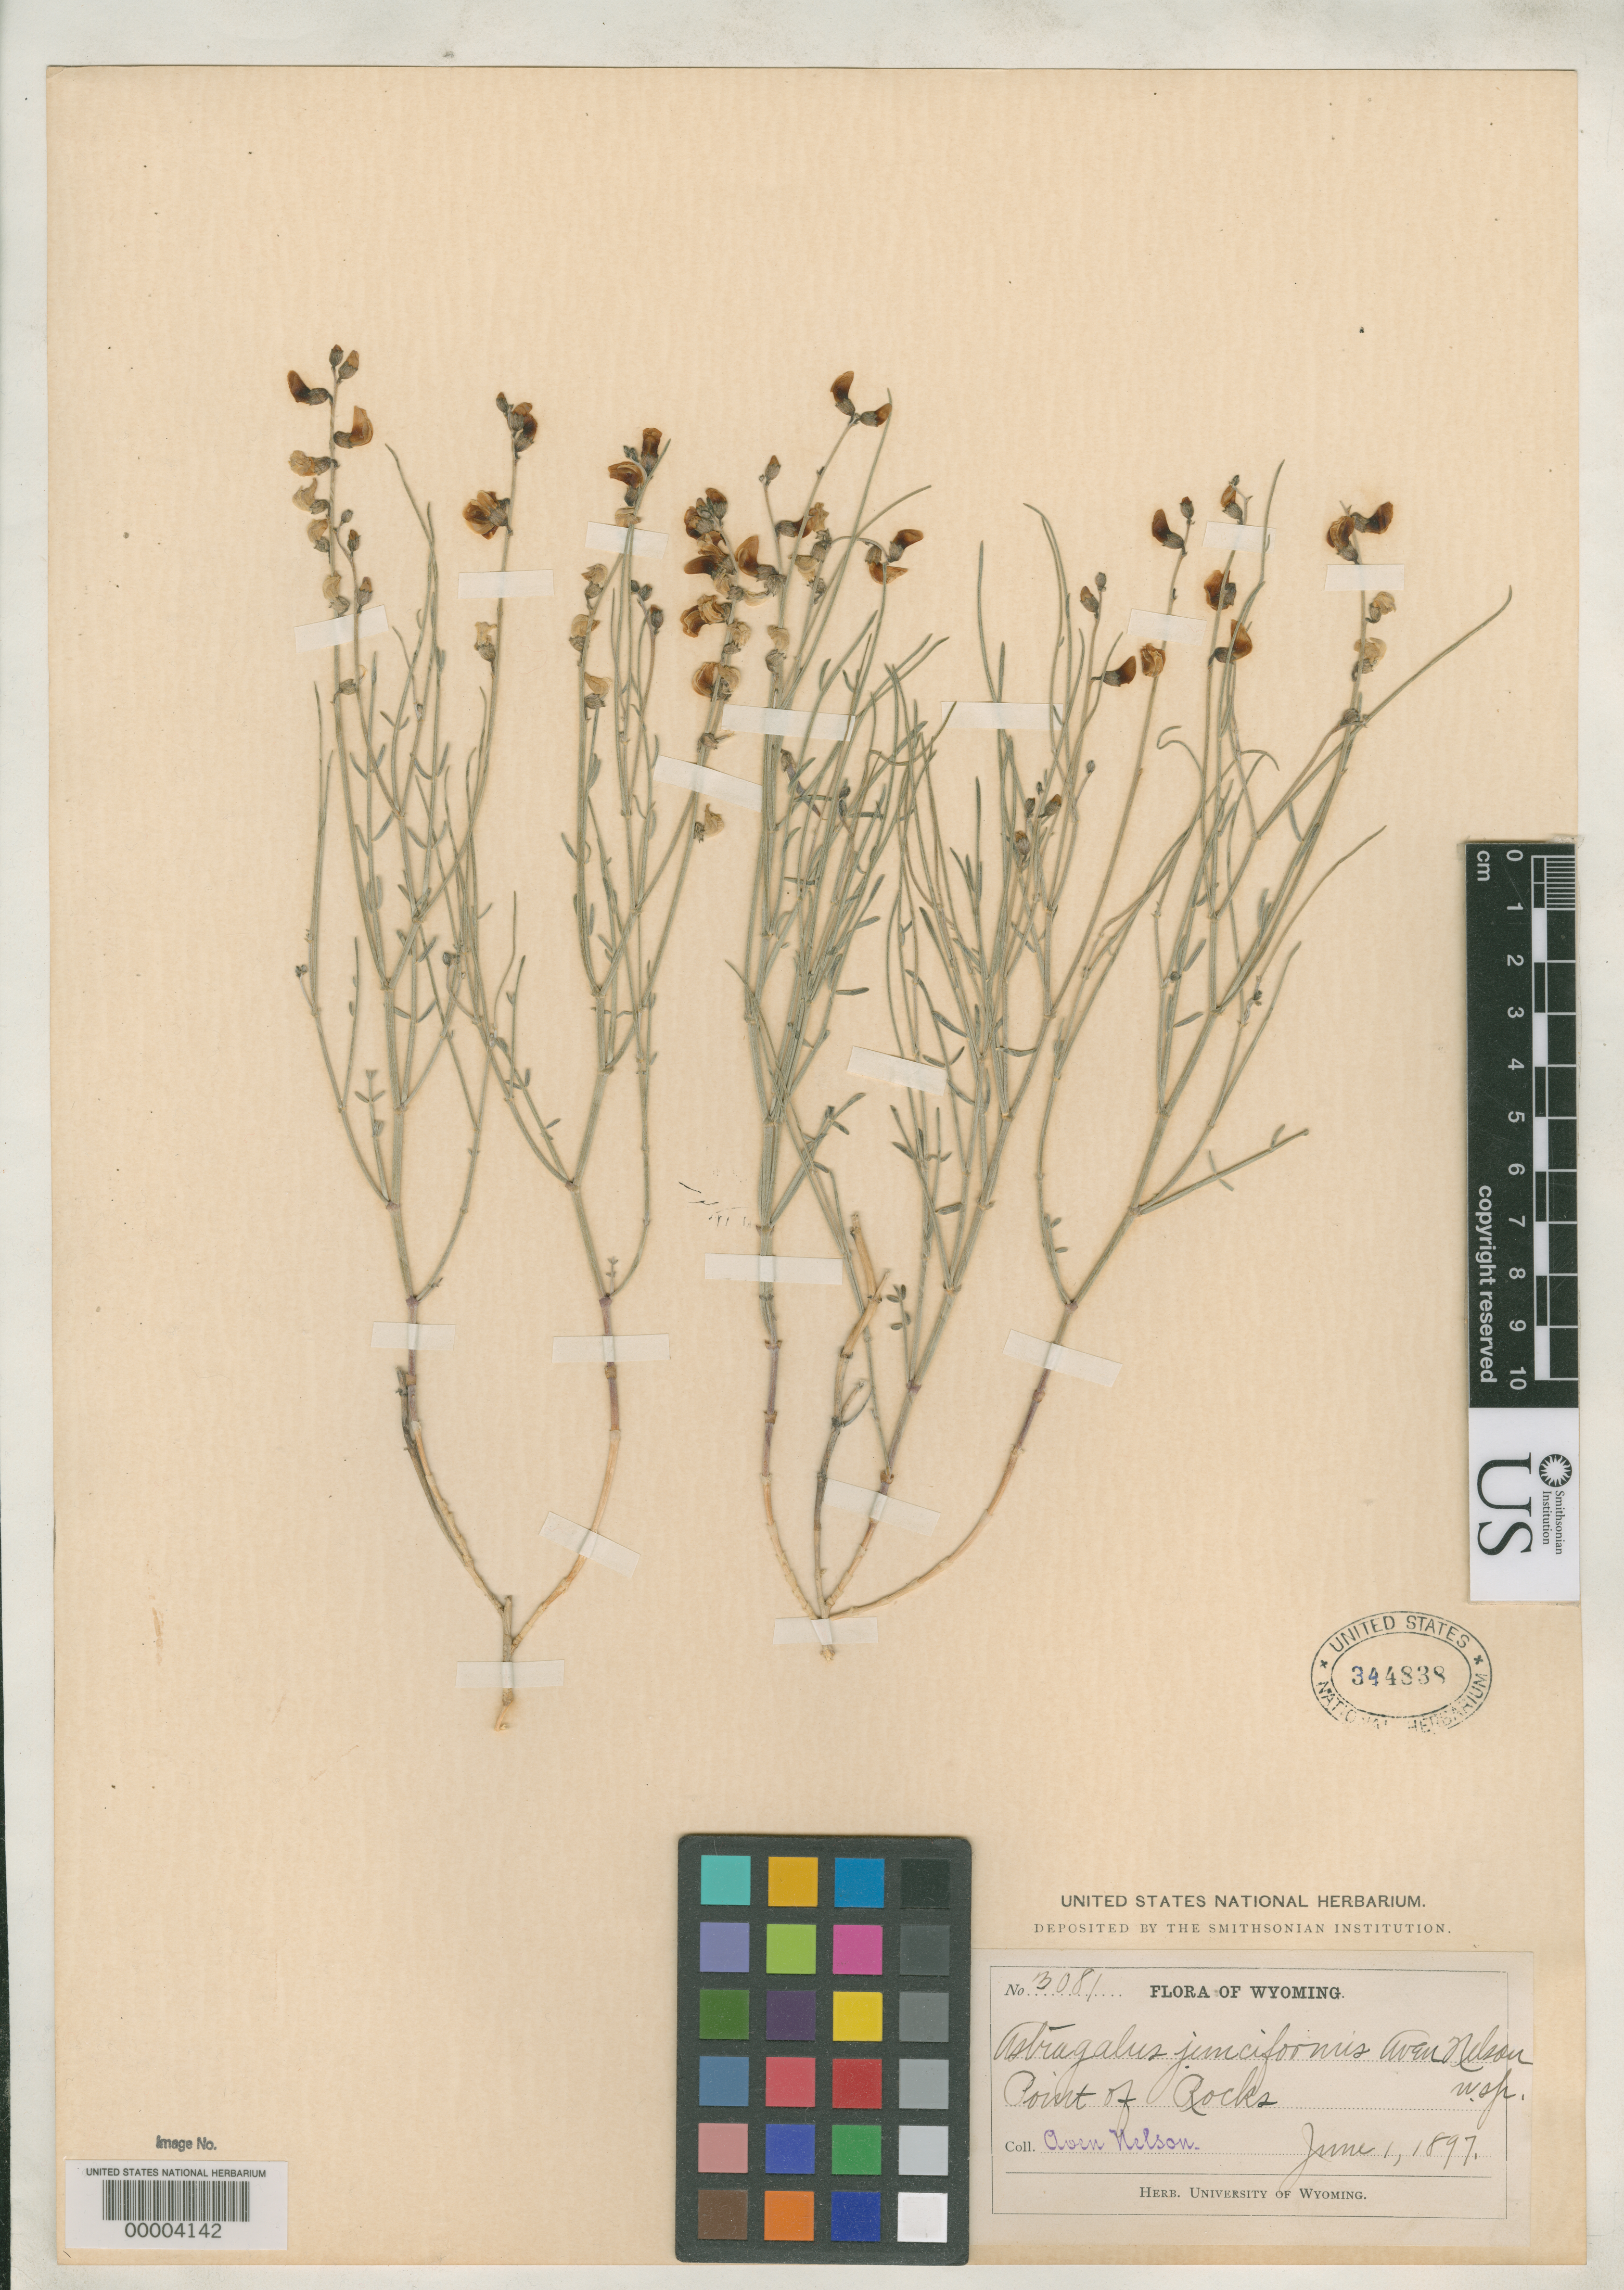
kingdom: Plantae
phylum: Tracheophyta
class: Magnoliopsida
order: Fabales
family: Fabaceae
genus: Astragalus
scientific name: Astragalus junciformis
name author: A. Nelson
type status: Isosyntype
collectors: A. Nelson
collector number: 3081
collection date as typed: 01 Jun 1897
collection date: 1897-06-01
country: United States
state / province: Wyoming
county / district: Sweetwater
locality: Point of Rocks.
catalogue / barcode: US 344838